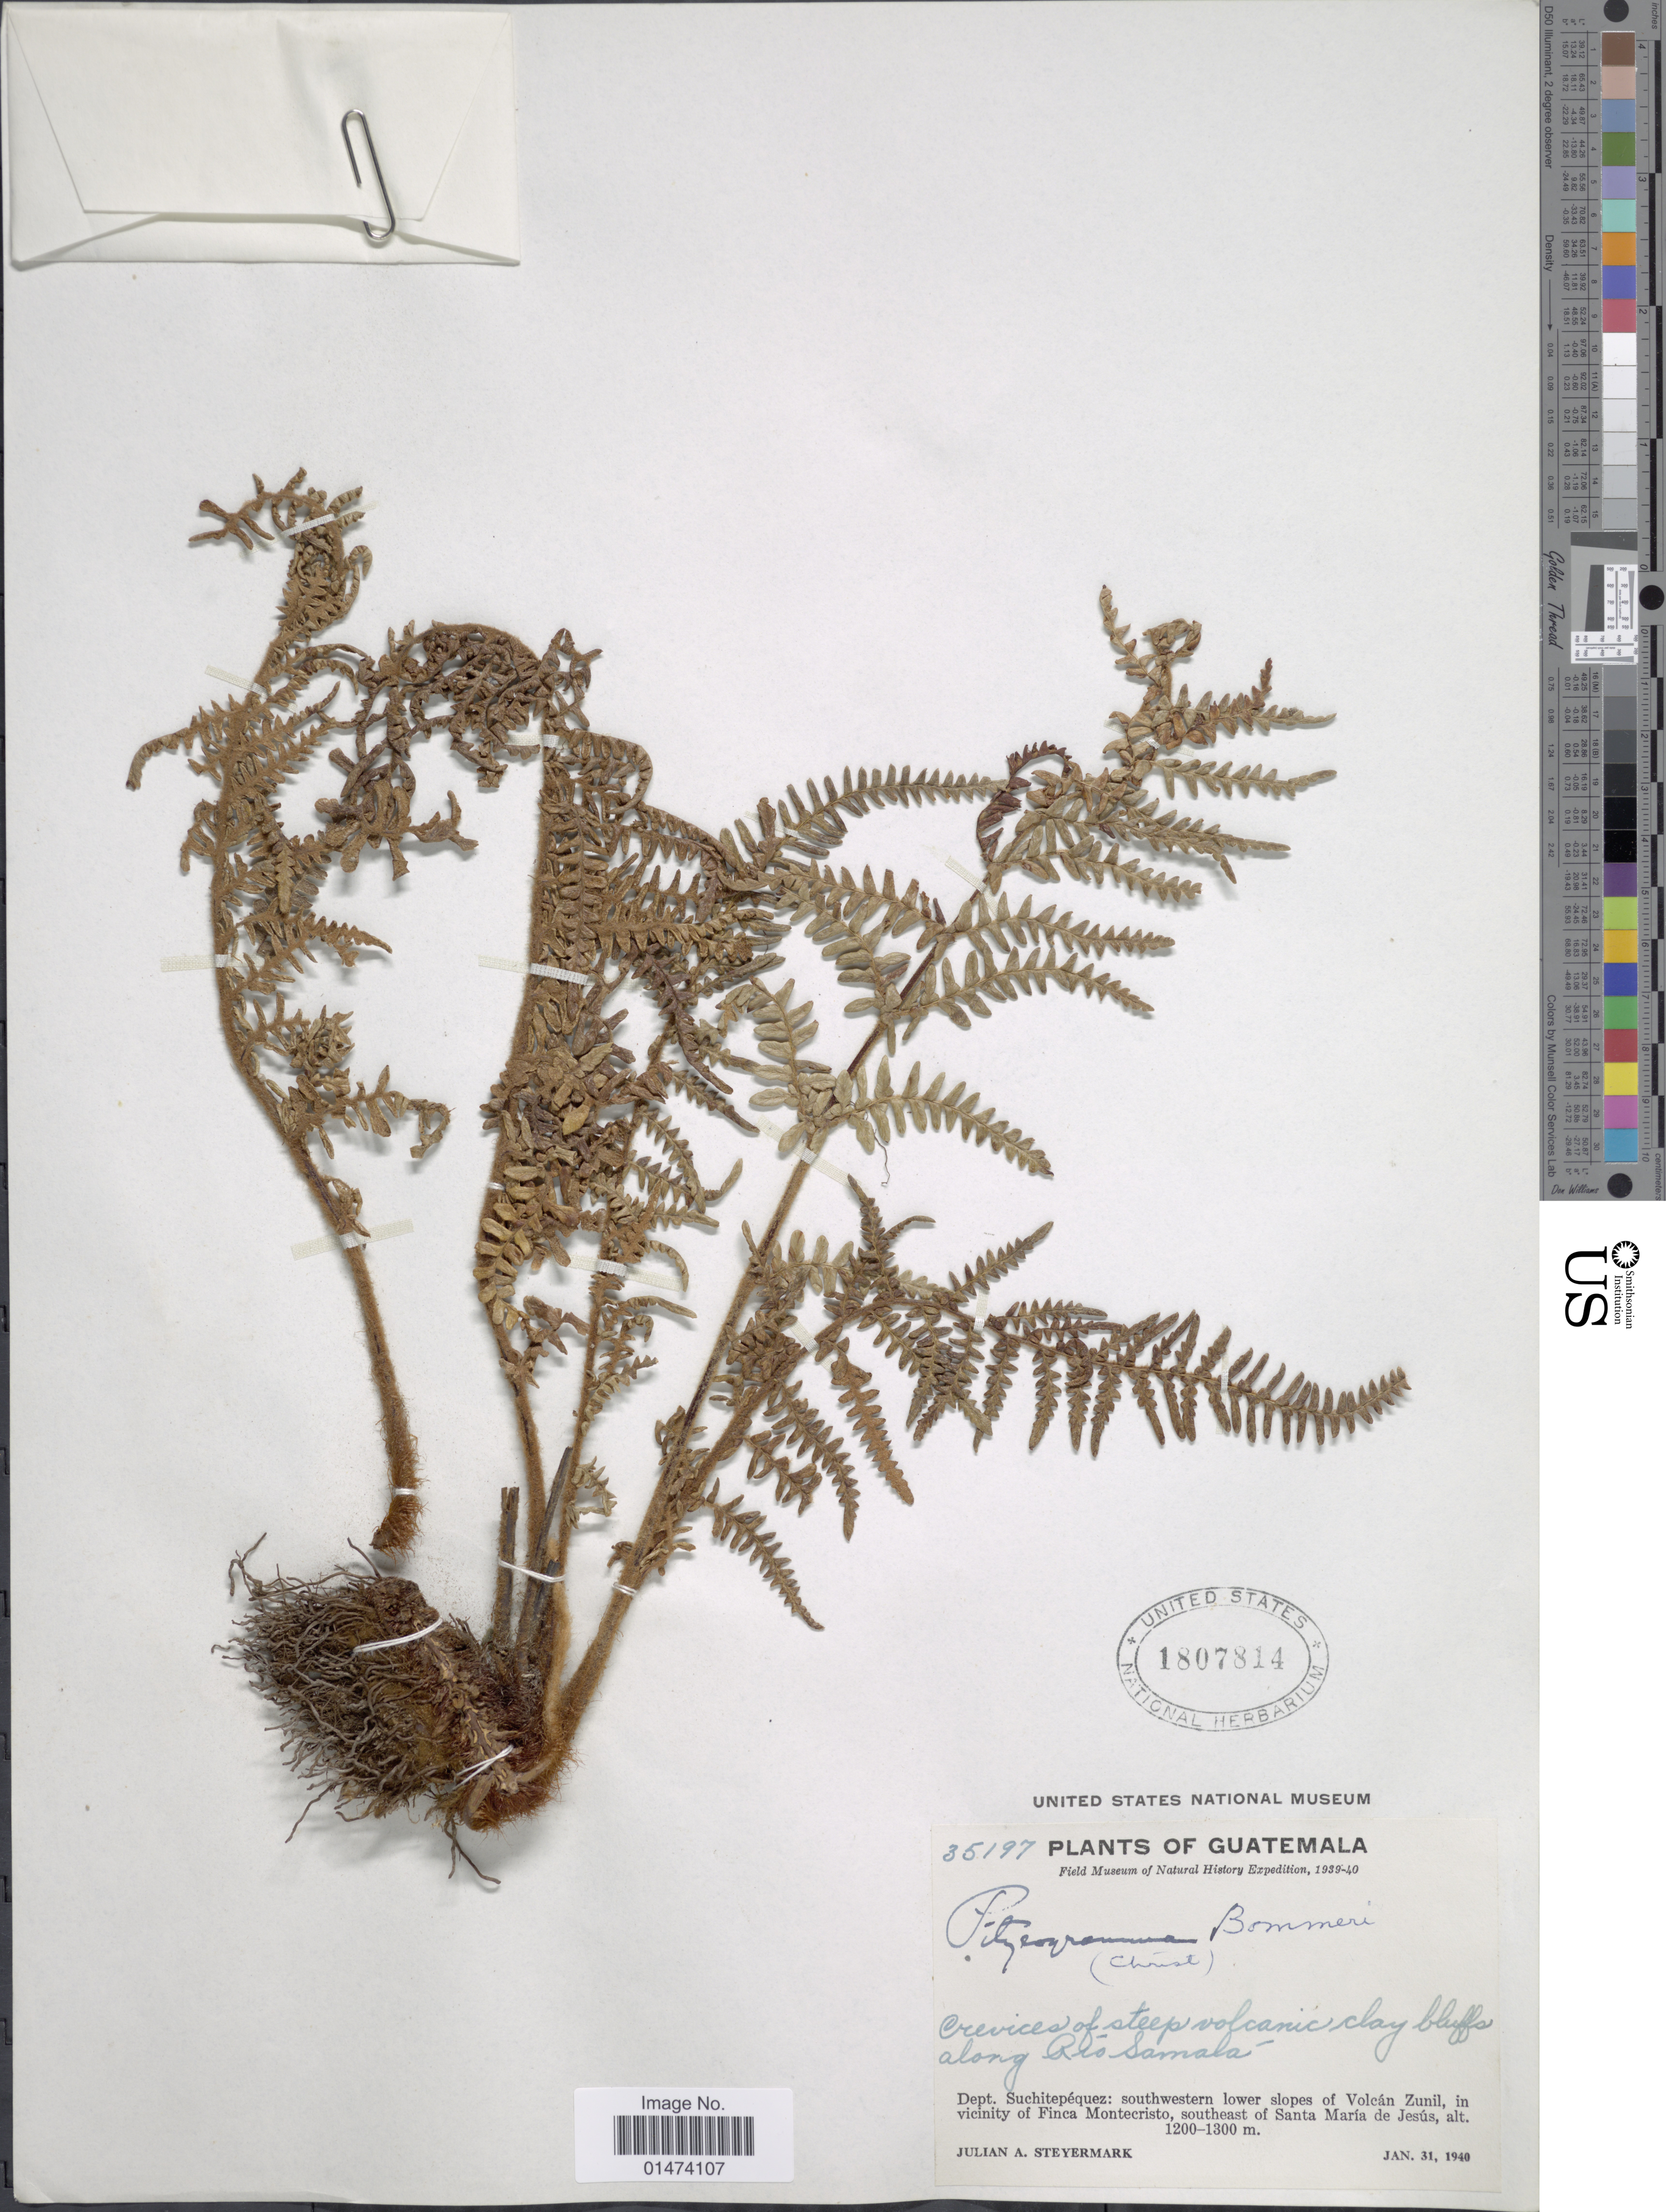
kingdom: Plantae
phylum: Tracheophyta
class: Polypodiopsida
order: Polypodiales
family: Pteridaceae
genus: Pityrogramma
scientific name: Pityrogramma ferruginea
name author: (Kunze) Maxon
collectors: J. Steyermark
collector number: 35197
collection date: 1940-01-31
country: Guatemala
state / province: Suchitepéquez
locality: Guatemala, along Rio Samala, Dept. Suchitepequez: southwestern lower slopes of Volcan Zunil, in vicinity of Finca Montecristo, southeast of Santa Maria de Jesus.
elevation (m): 1200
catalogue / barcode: US 1807814